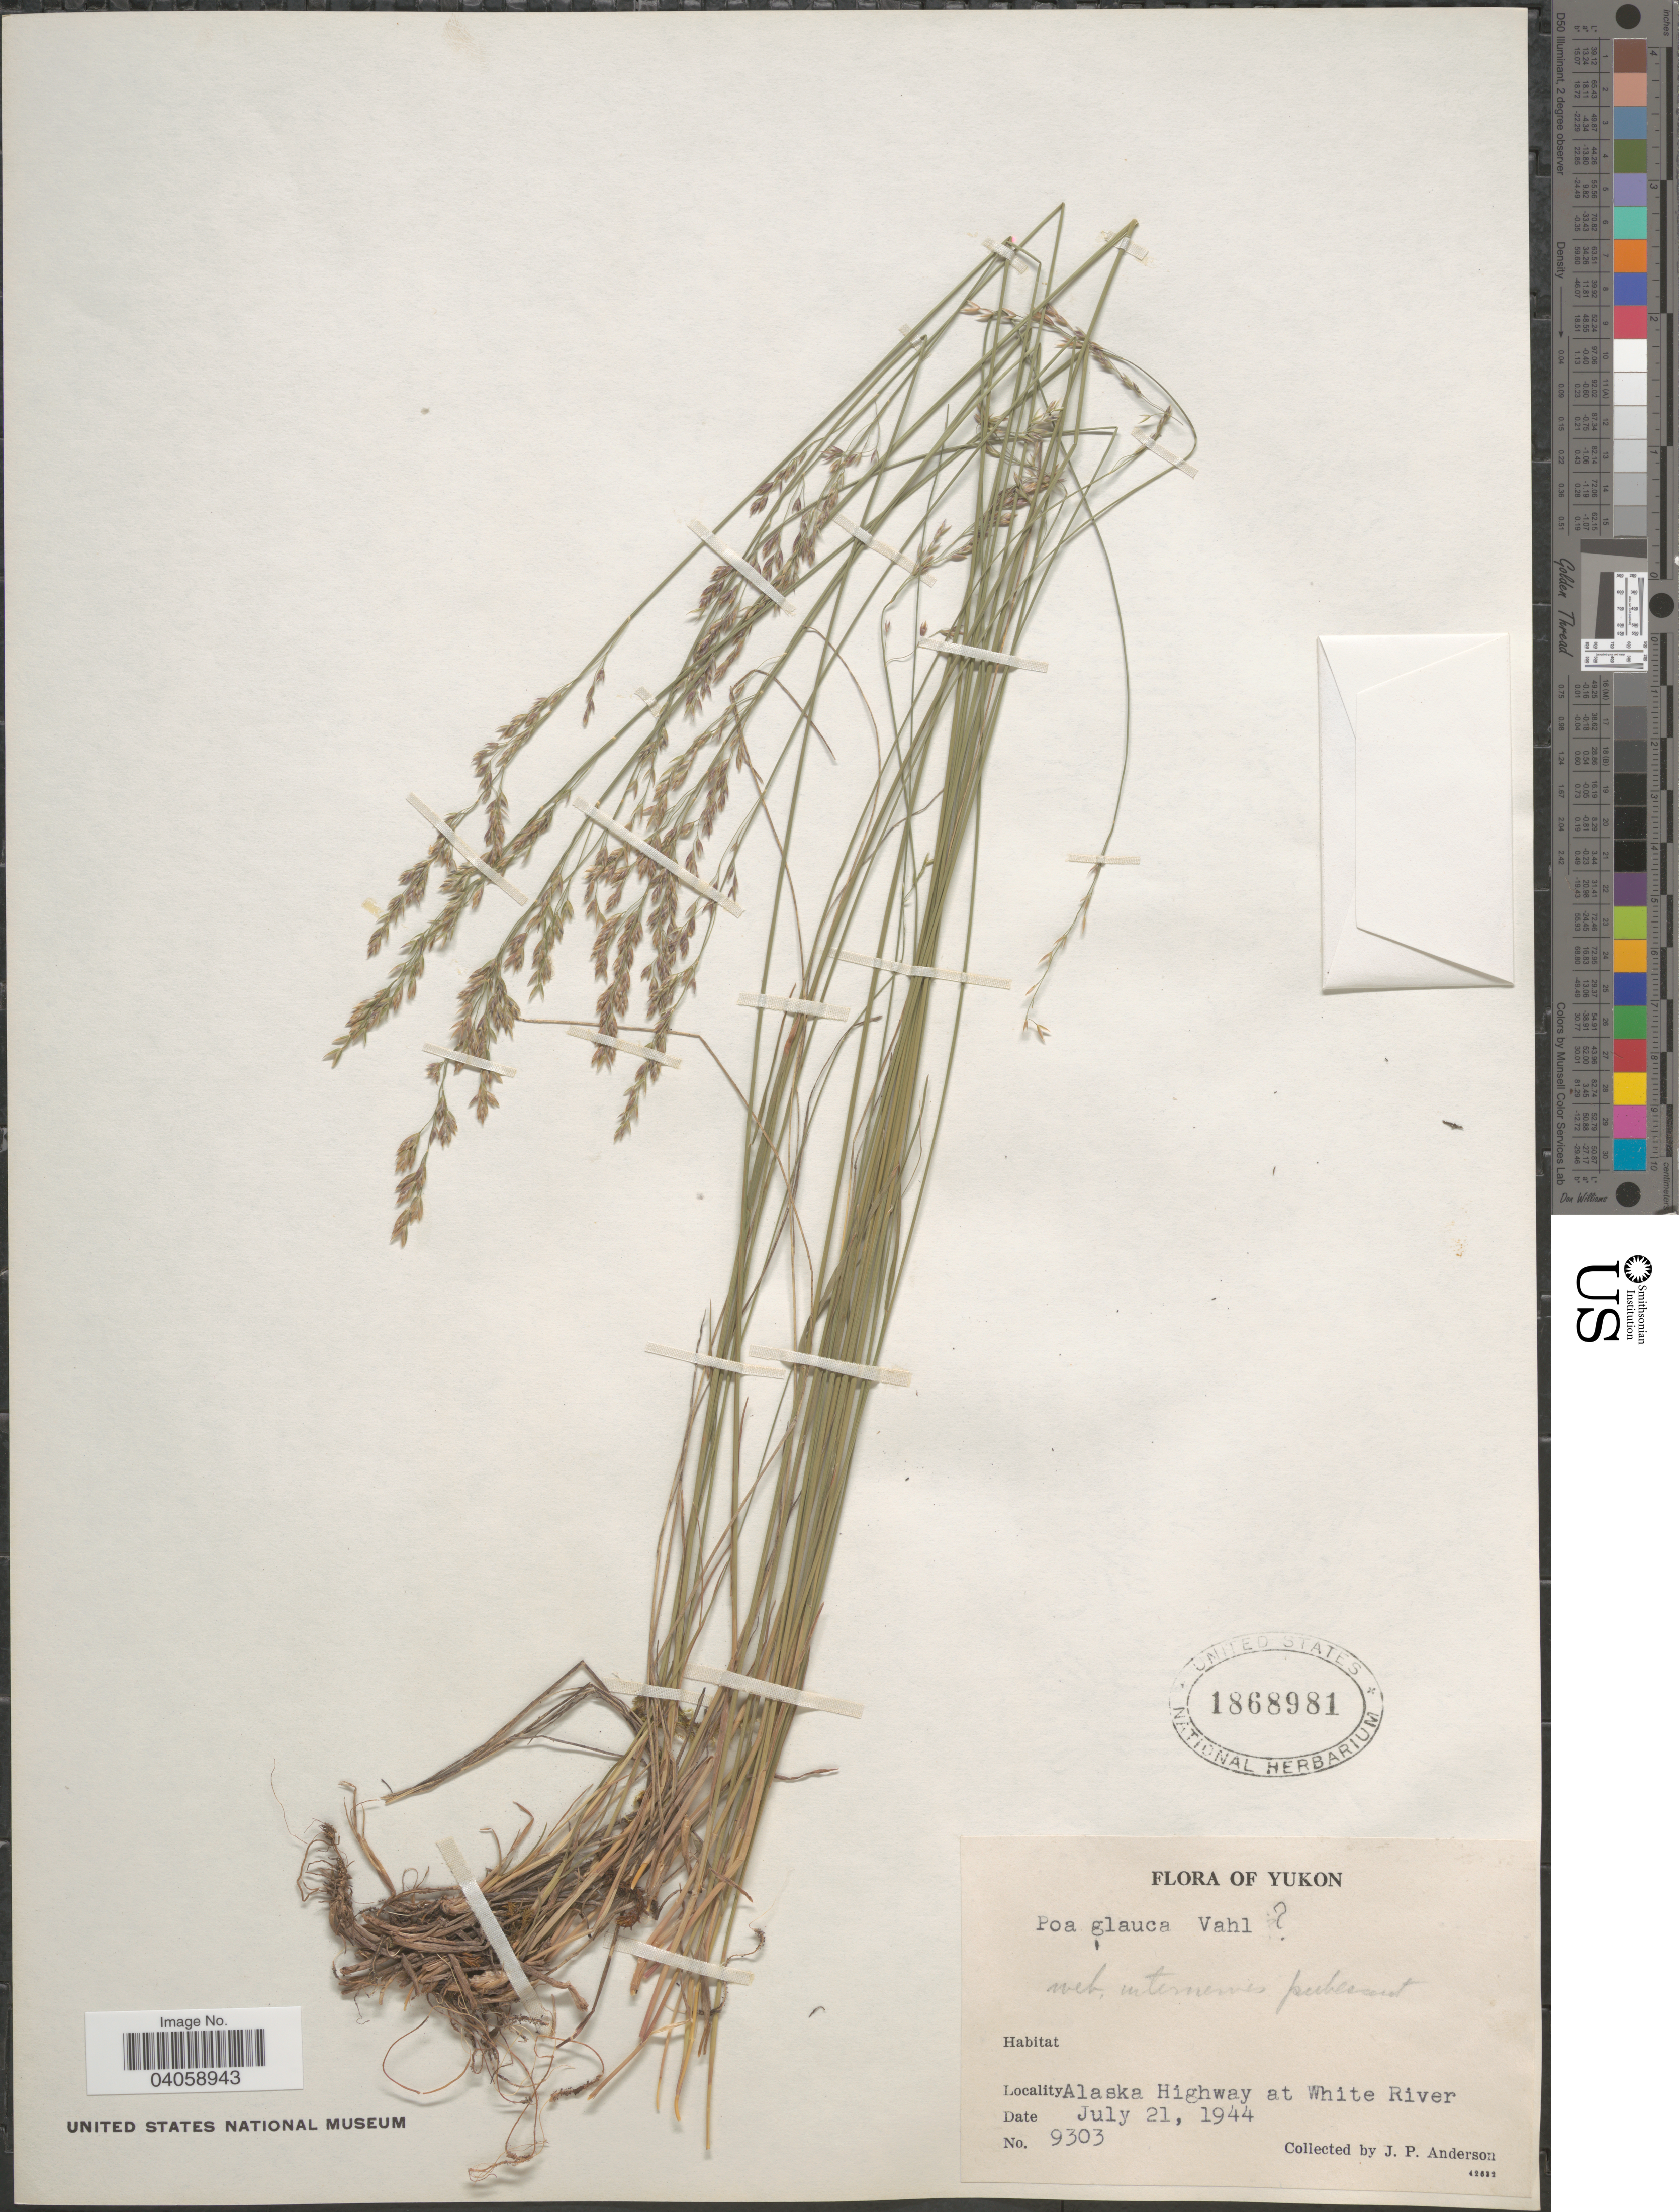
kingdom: Plantae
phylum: Tracheophyta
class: Liliopsida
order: Poales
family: Poaceae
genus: Poa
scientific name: Poa glauca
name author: Vahl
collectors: J. P. Anderson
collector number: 9303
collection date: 1944-07-21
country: Canada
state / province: Yukon Territory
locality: Yukon. Alaska Highway at White River.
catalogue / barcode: US 1868981